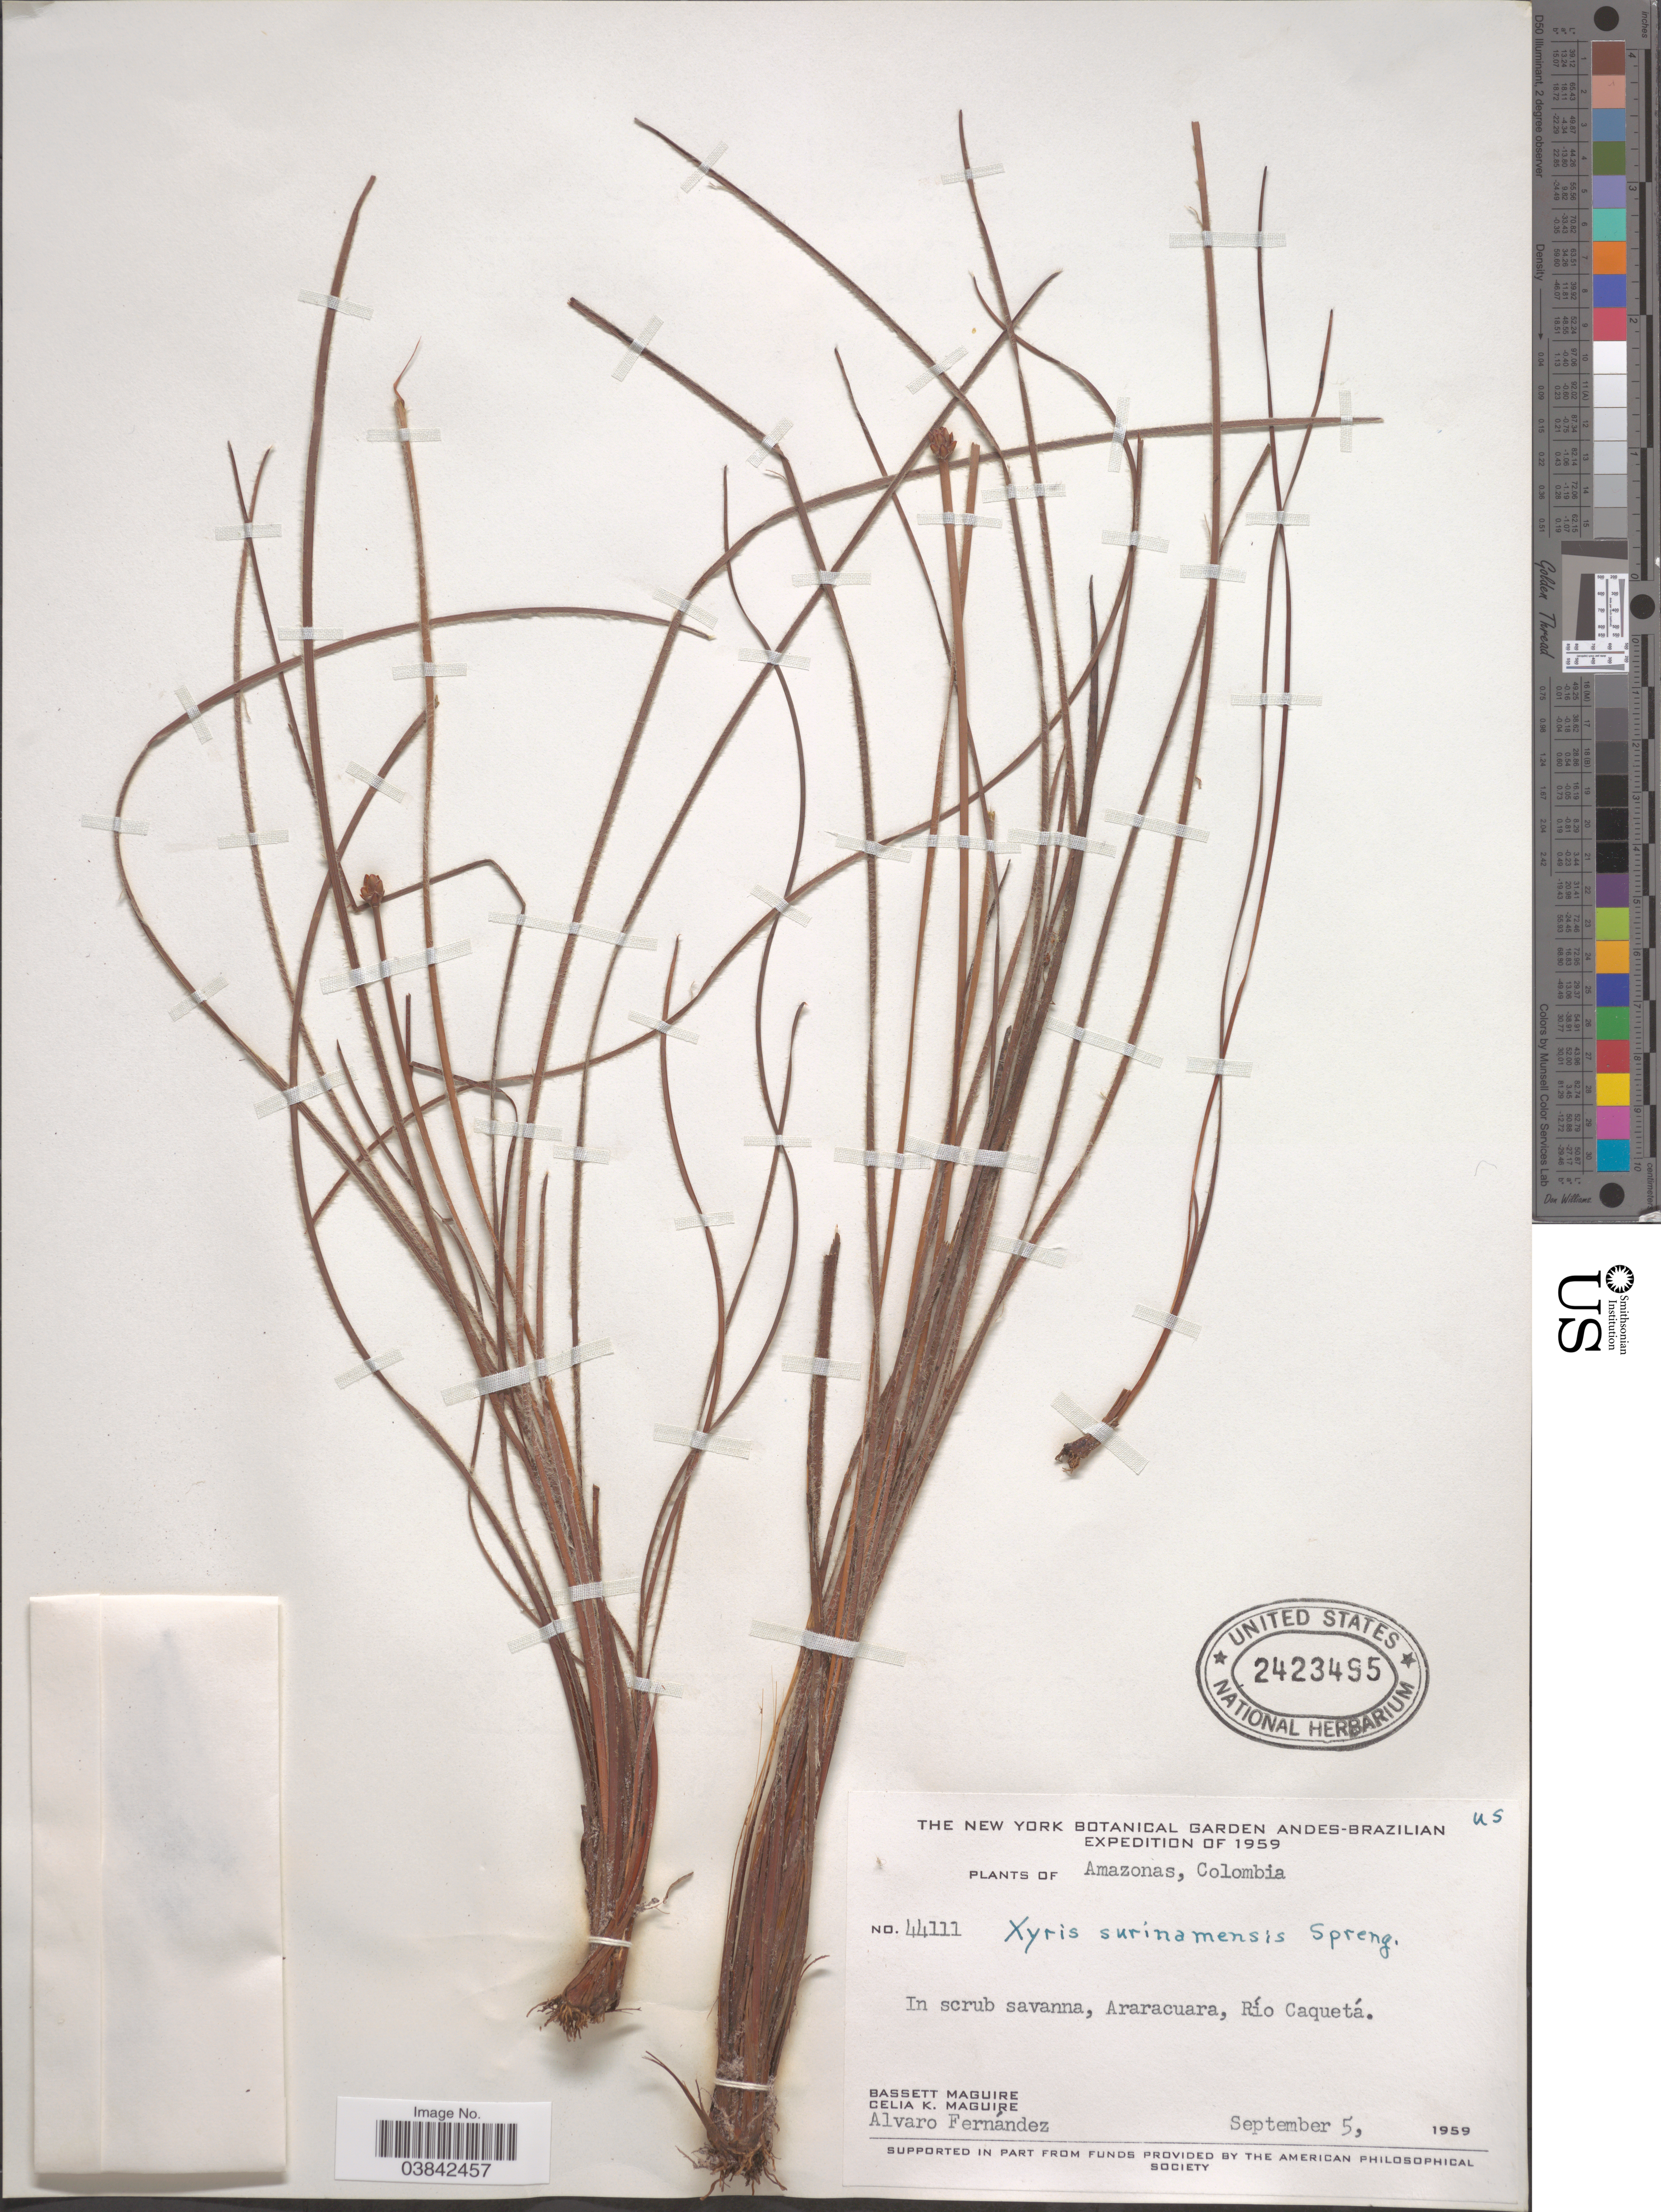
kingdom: Plantae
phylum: Tracheophyta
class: Liliopsida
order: Poales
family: Xyridaceae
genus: Xyris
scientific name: Xyris surinamensis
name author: A. Spreng.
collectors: B. Maguire, C. K. Maguire & A. Fernandez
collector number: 44111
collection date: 1959-09-05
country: Colombia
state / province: Amazônas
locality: Andes-Brazilian. In scrub savanna, Araracuara, Río Caquetá.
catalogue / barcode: US 2423495